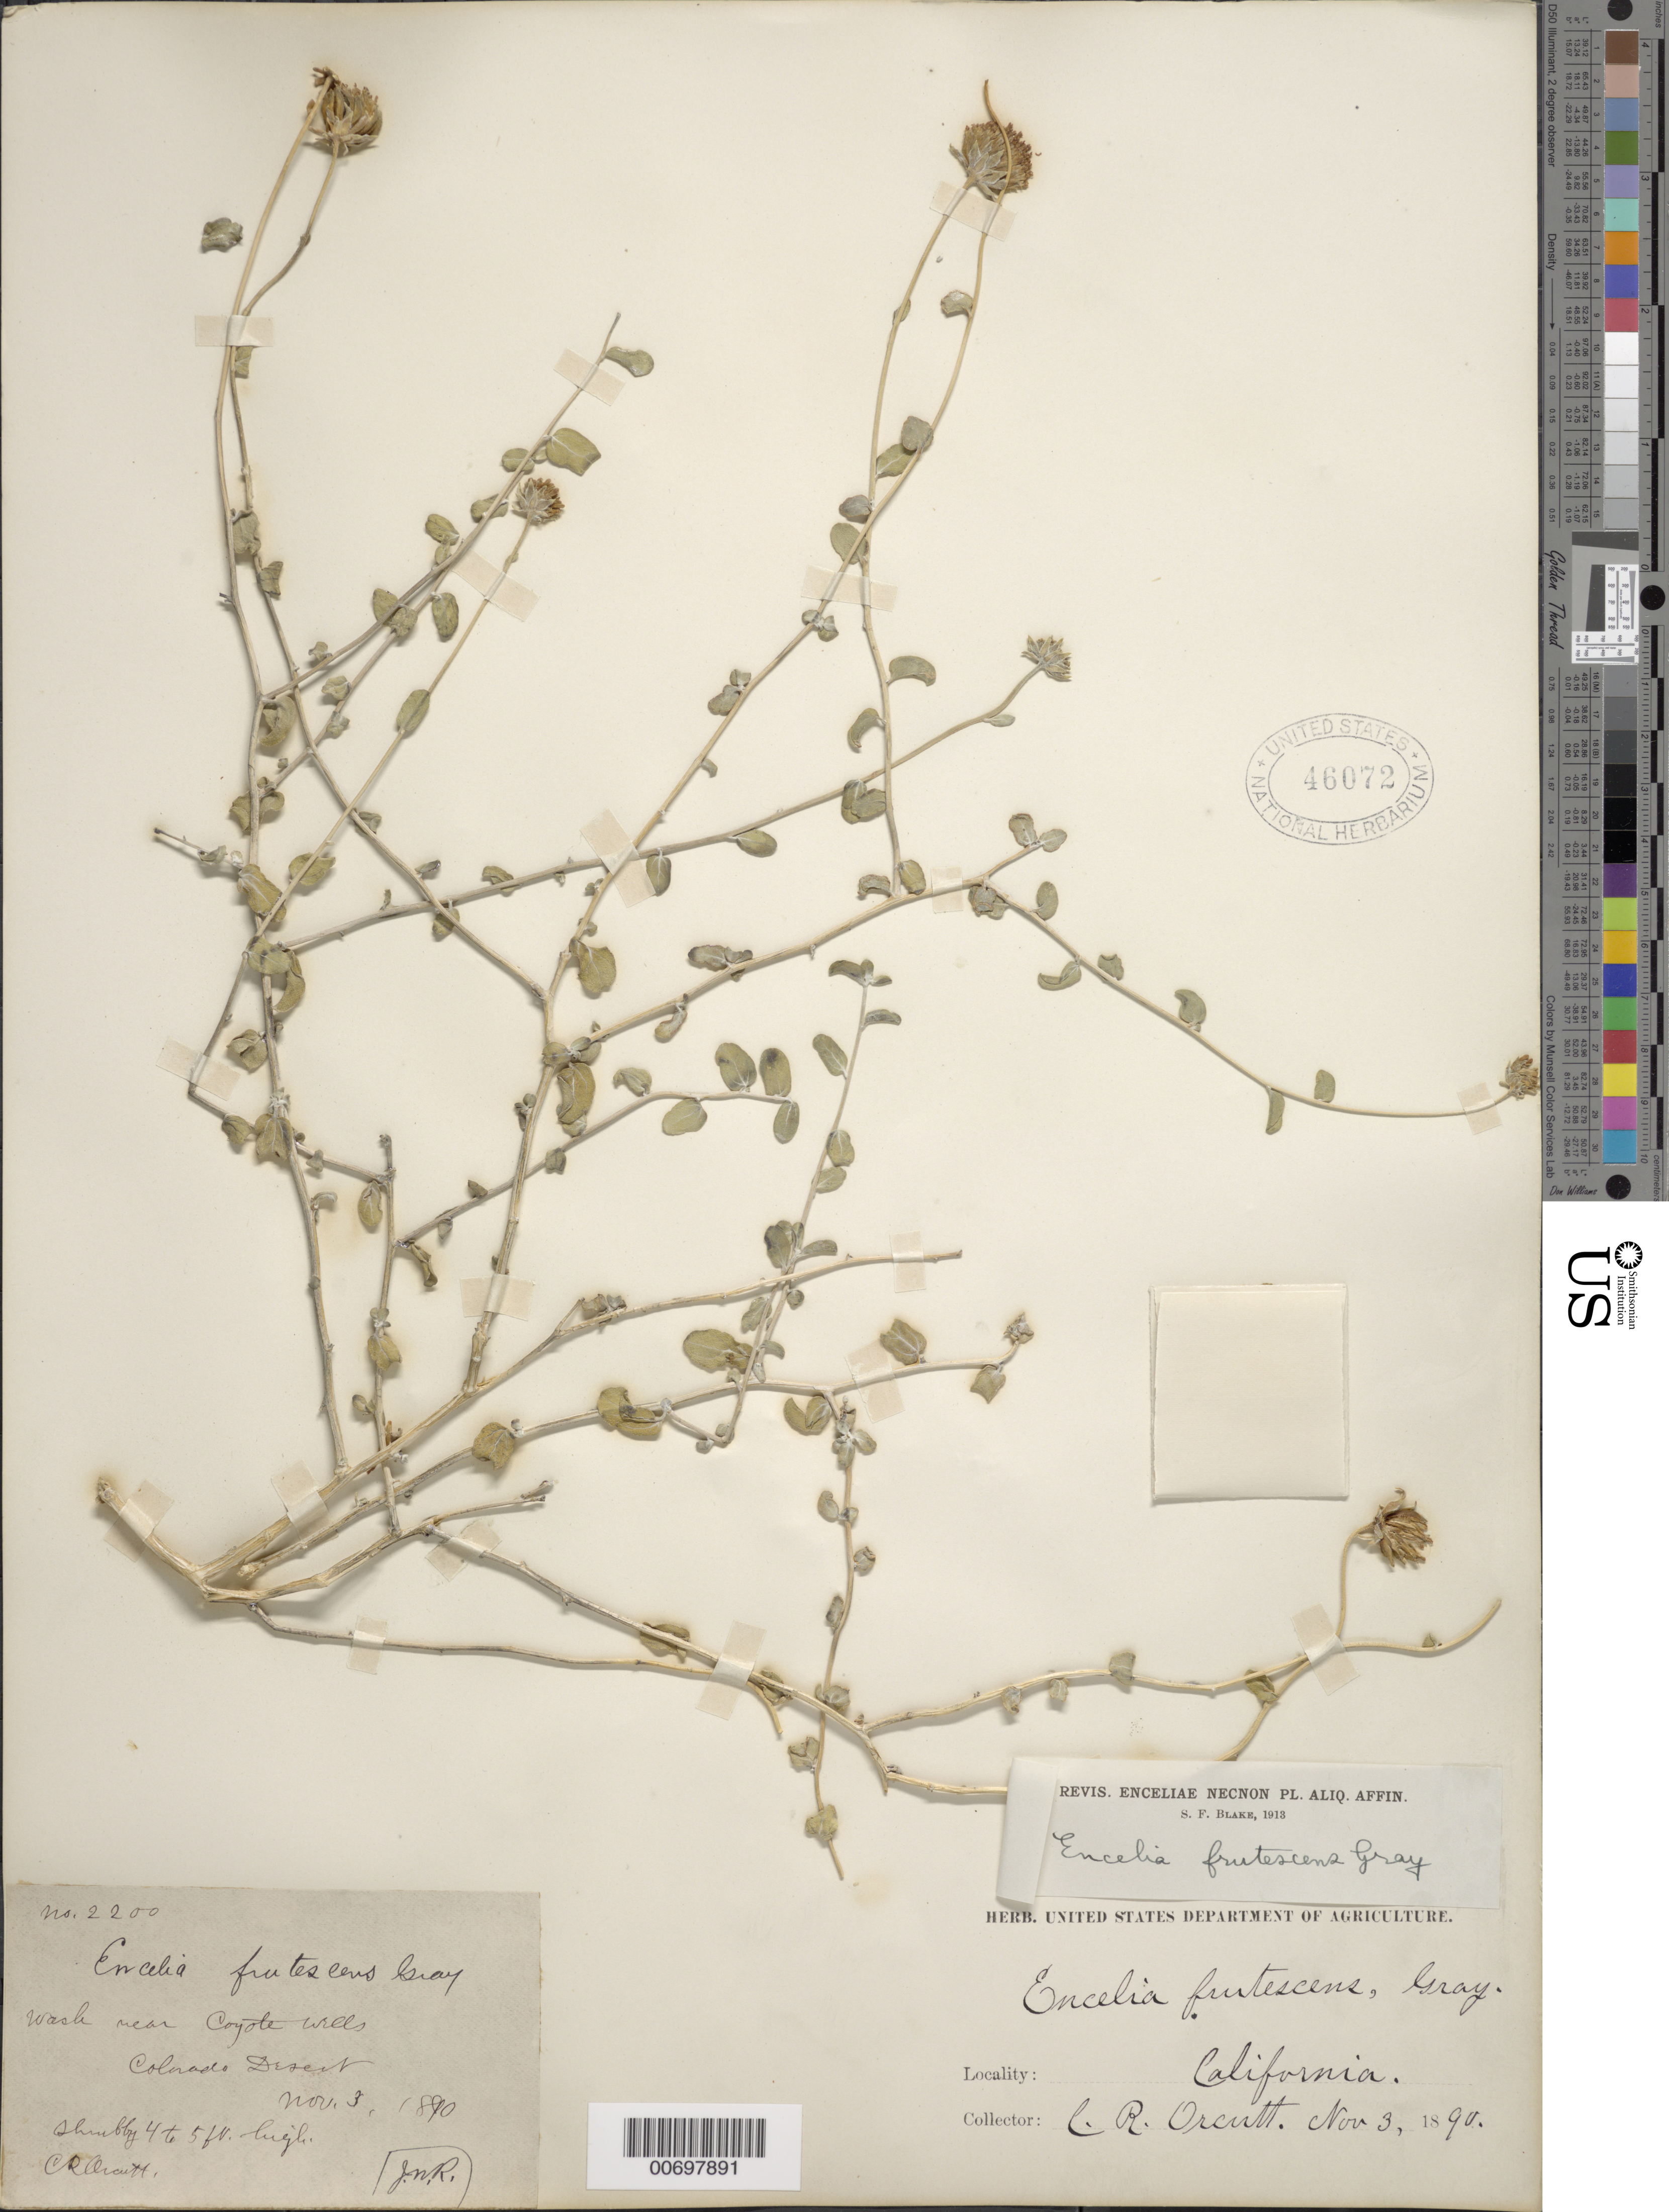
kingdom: Plantae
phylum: Tracheophyta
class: Magnoliopsida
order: Asterales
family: Asteraceae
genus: Encelia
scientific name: Encelia frutescens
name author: (A. Gray) A. Gray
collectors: C. R. Orcutt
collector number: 2200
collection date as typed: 03 Nov 1890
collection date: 1890-11-03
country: United States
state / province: California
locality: Wash near Coyote Wells, Colorado Desert.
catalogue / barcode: US 46072